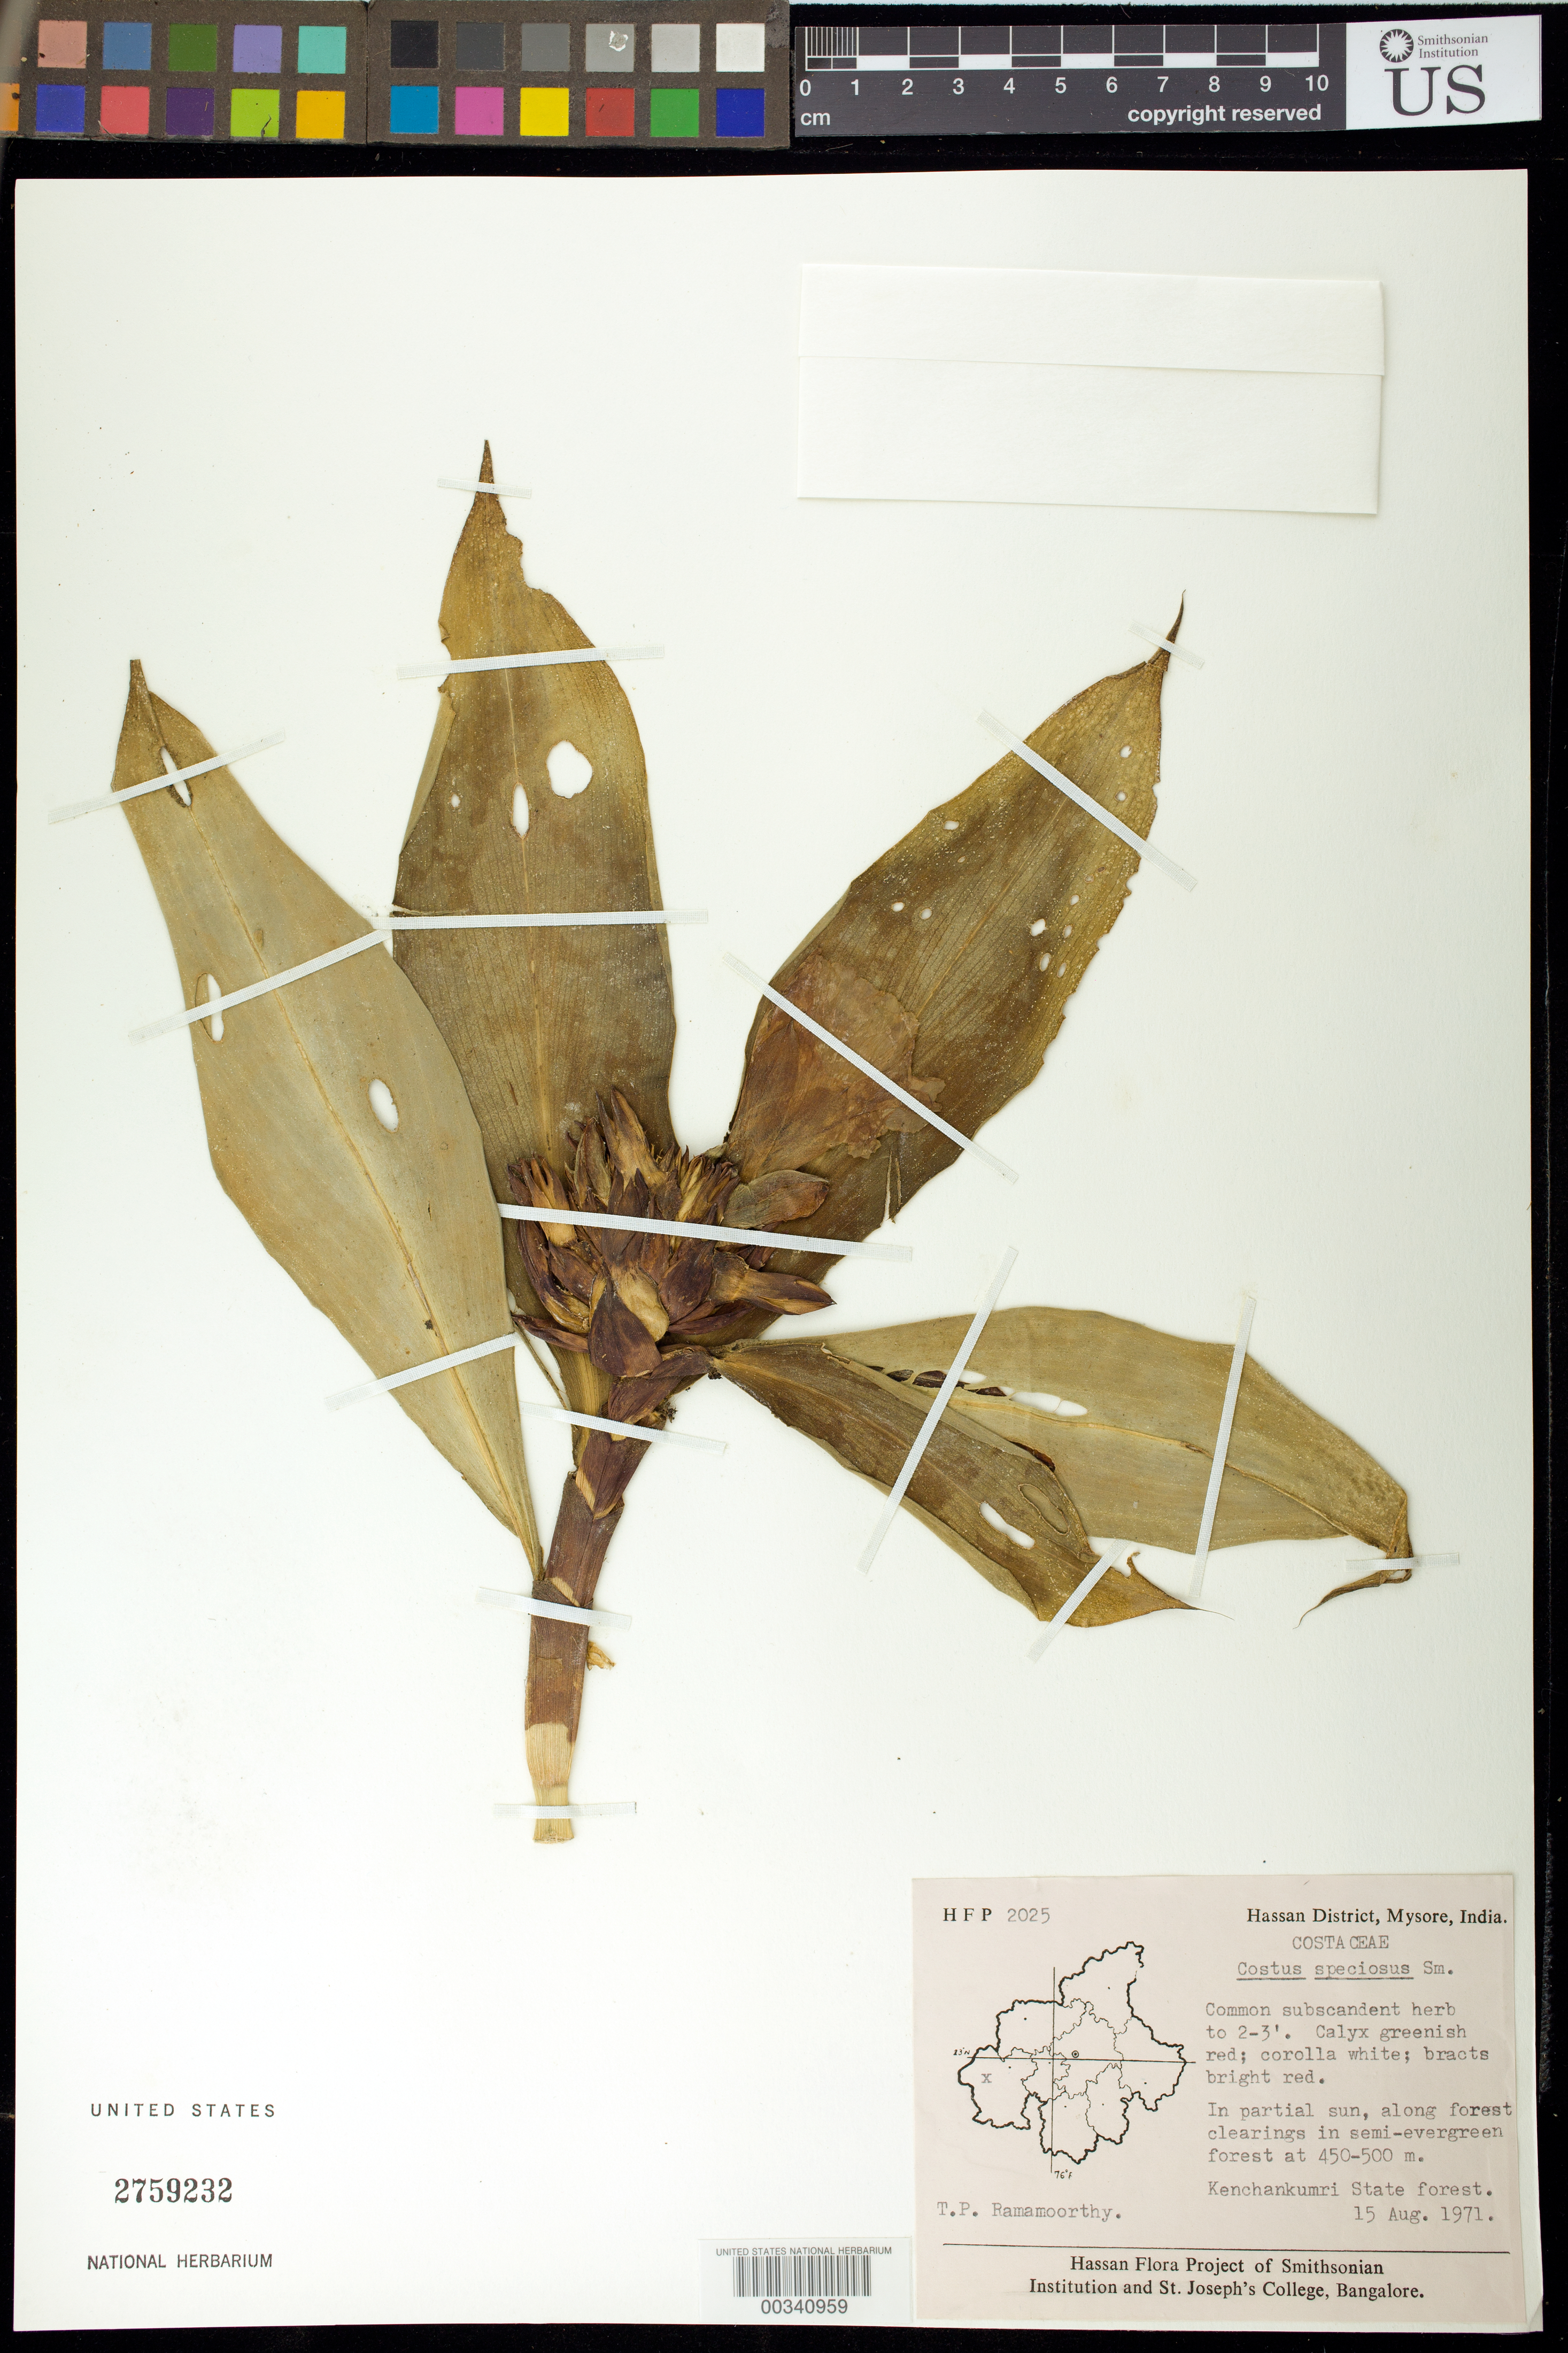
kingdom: Plantae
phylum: Tracheophyta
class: Liliopsida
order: Zingiberales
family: Costaceae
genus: Hellenia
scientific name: Hellenia speciosa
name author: (J. Koenig) S.R. Dutta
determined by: (US) Smithsonian Institution - National Museum of Natural History - Department of Botany (UNITED STATES)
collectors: T. P. Ramamoorthy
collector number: Hfp 2025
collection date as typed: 15 Aug 1971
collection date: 1971-08-15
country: India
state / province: Karnataka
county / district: Hassan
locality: Kenchankumri state forest, mysore state [mysore state = karnataka.]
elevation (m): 450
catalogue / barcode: US 2759232